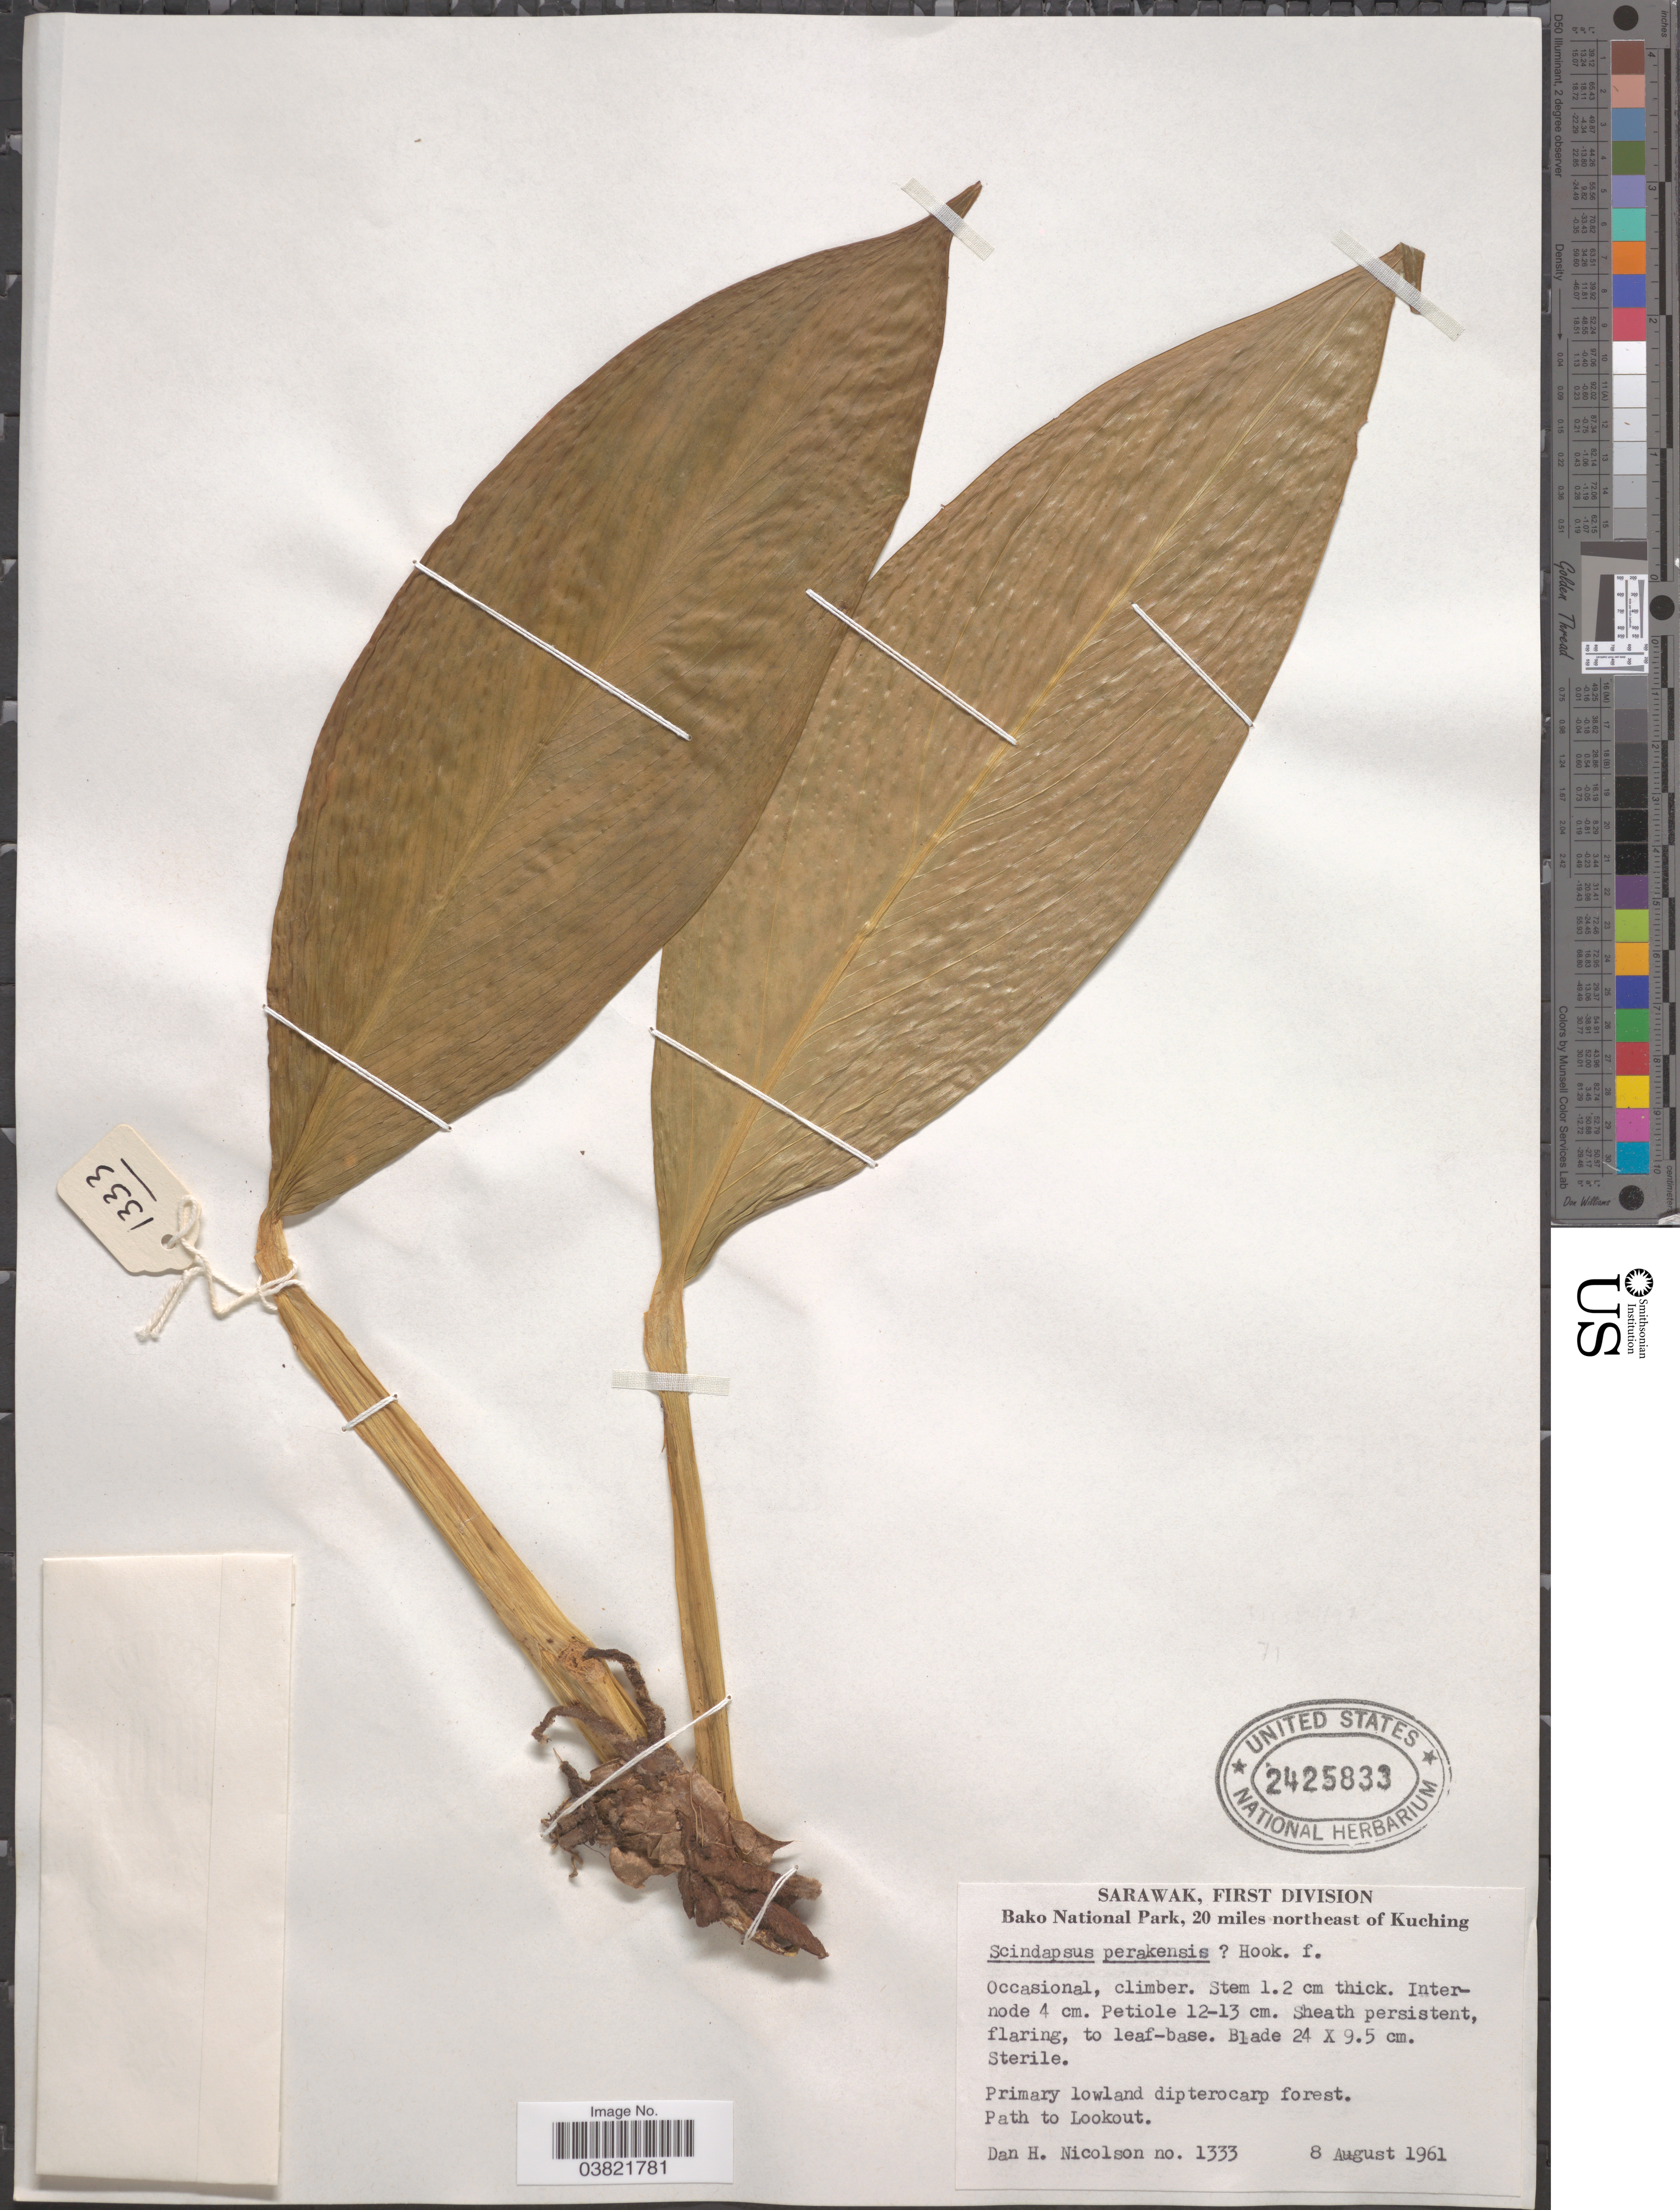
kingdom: Plantae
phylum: Tracheophyta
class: Liliopsida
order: Alismatales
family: Araceae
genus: Scindapsus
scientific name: Scindapsus perakensis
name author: Hook. f.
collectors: D. H. Nicolson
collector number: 1333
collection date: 1961-08-08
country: Malaysia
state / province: Sarawak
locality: First Division. Bako National Park, 20 miles northeast of Kuching. Path to Lookout.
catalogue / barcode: US 2425833